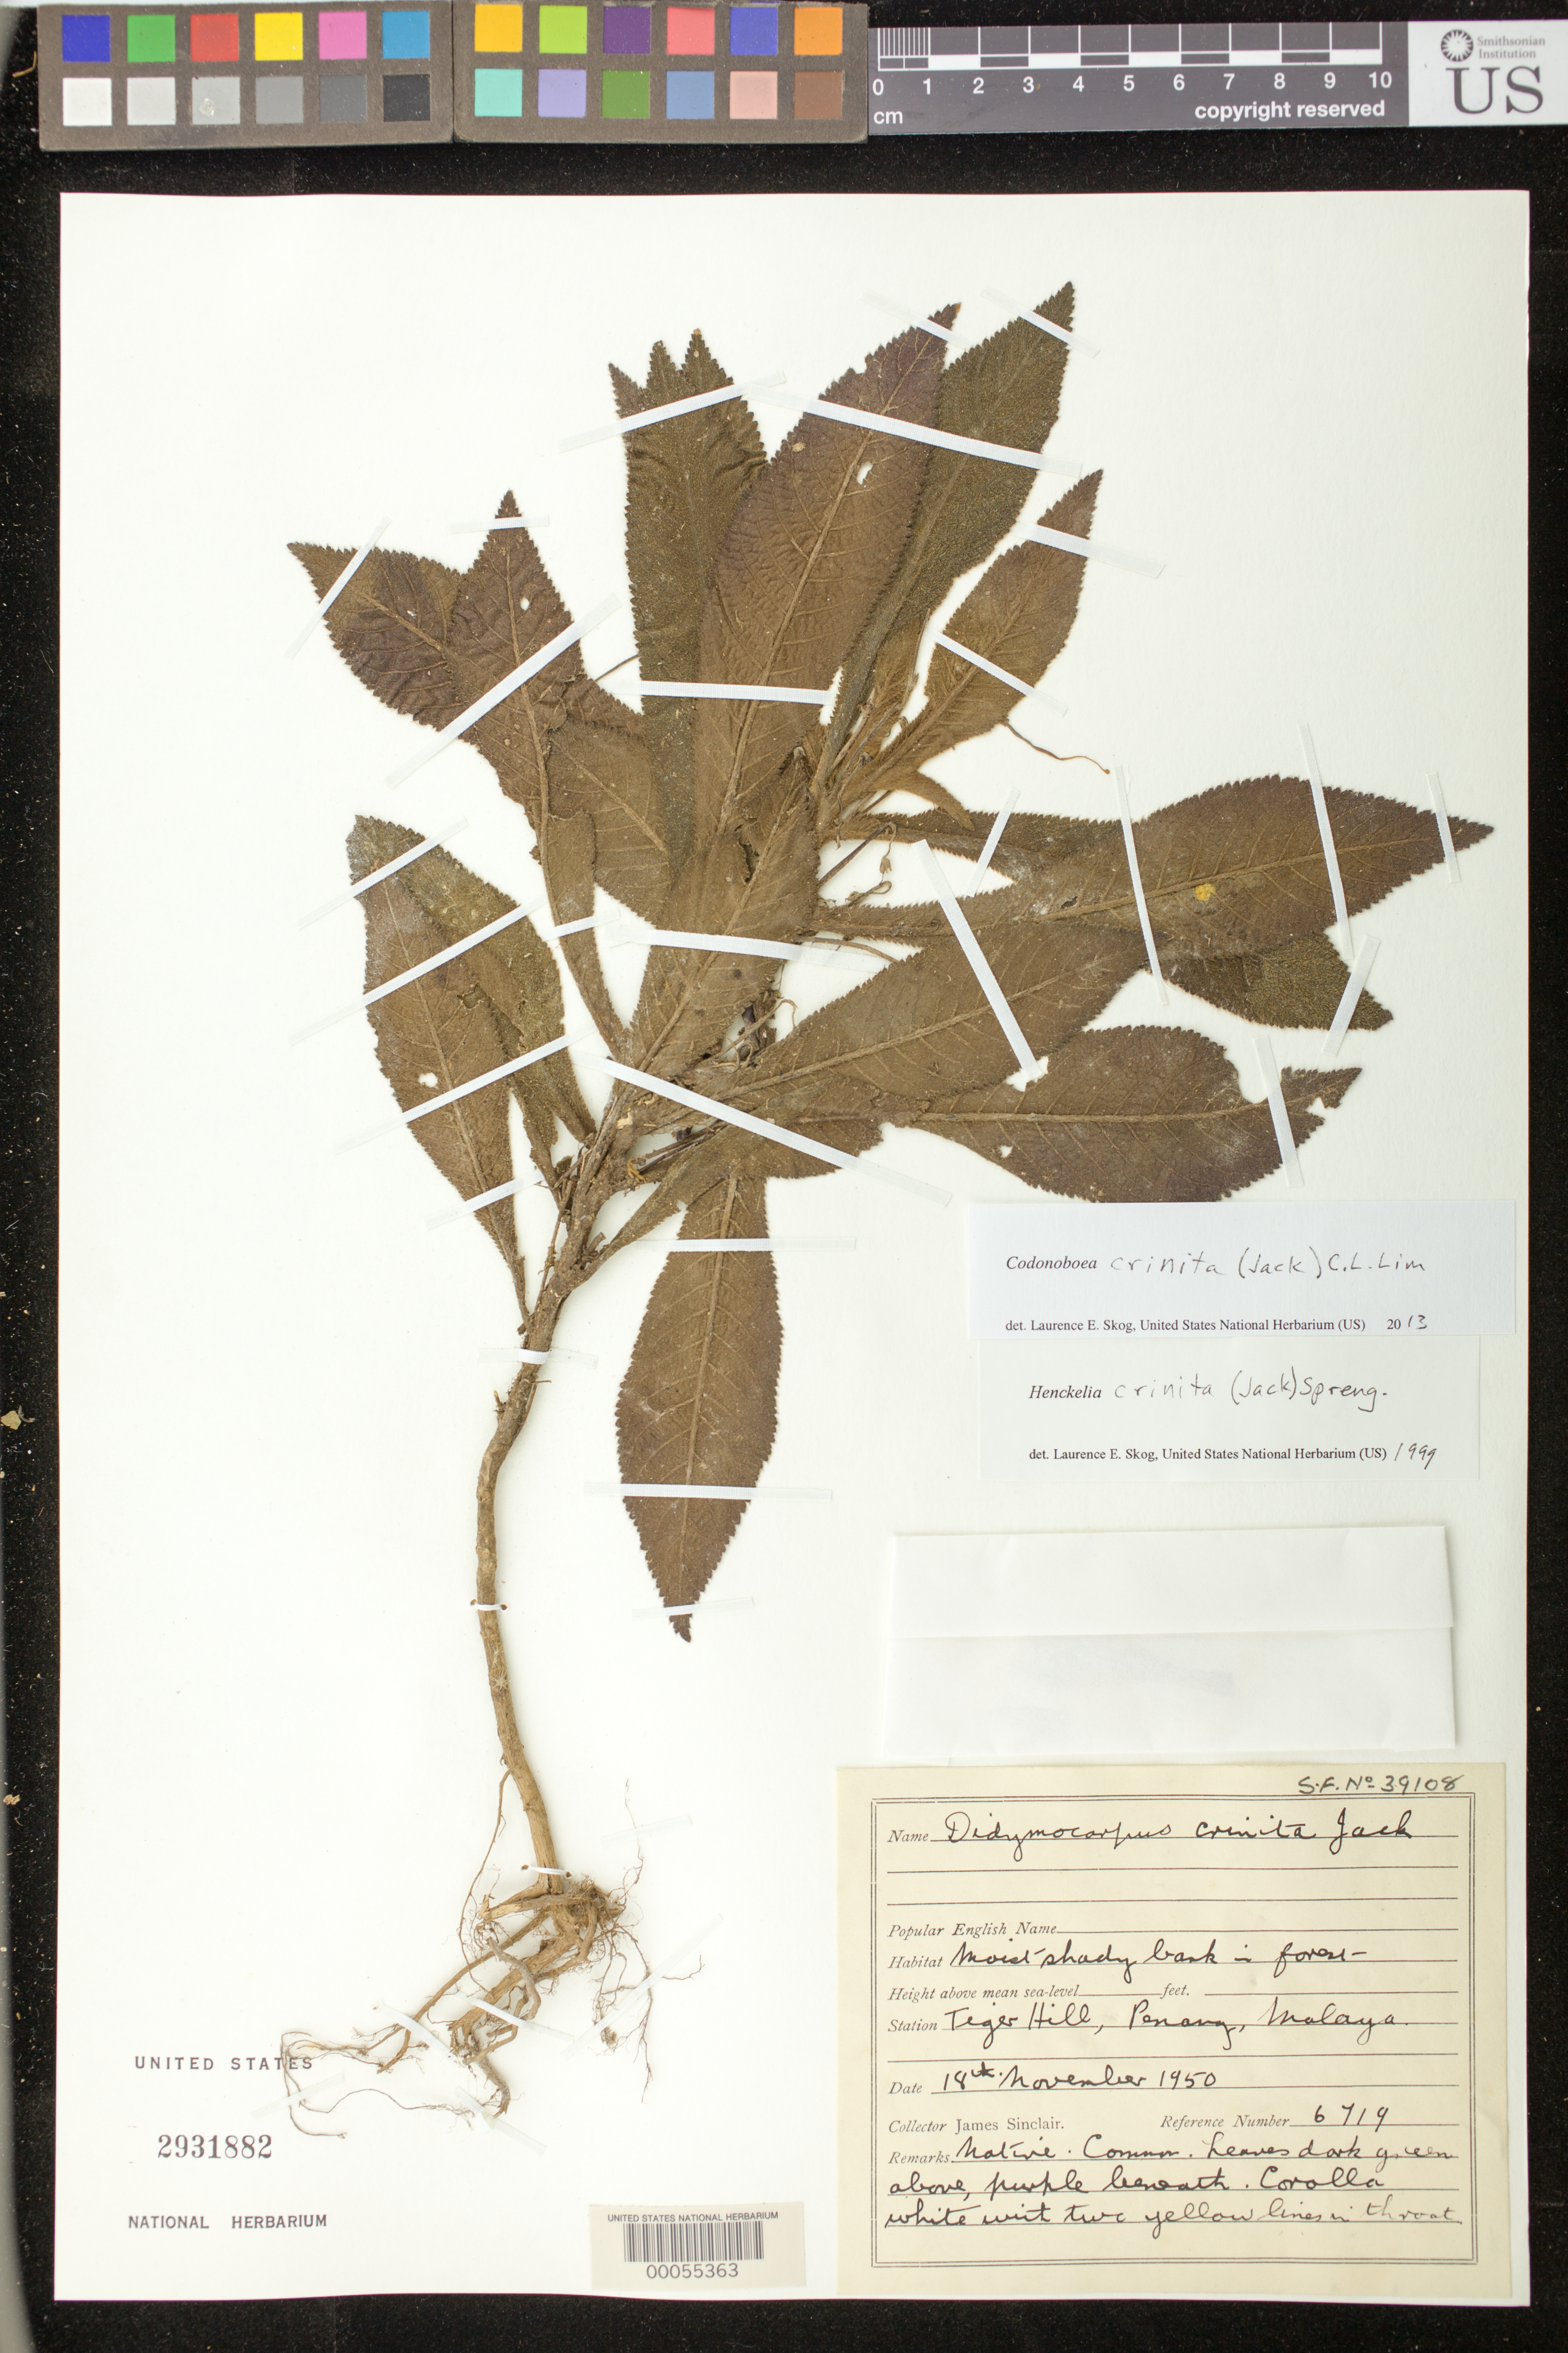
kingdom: Plantae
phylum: Tracheophyta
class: Magnoliopsida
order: Lamiales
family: Gesneriaceae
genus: Codonoboea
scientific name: Codonoboea crinita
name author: (Jack) C.L. Lim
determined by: Skog, Laurence E.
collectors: J. Sinclair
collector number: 6719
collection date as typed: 18 Nov 1950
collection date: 1950-11-18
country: Malaysia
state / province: Pinang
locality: Penang, Tiger hill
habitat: Moist shady bank in forest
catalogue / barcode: US 2931882